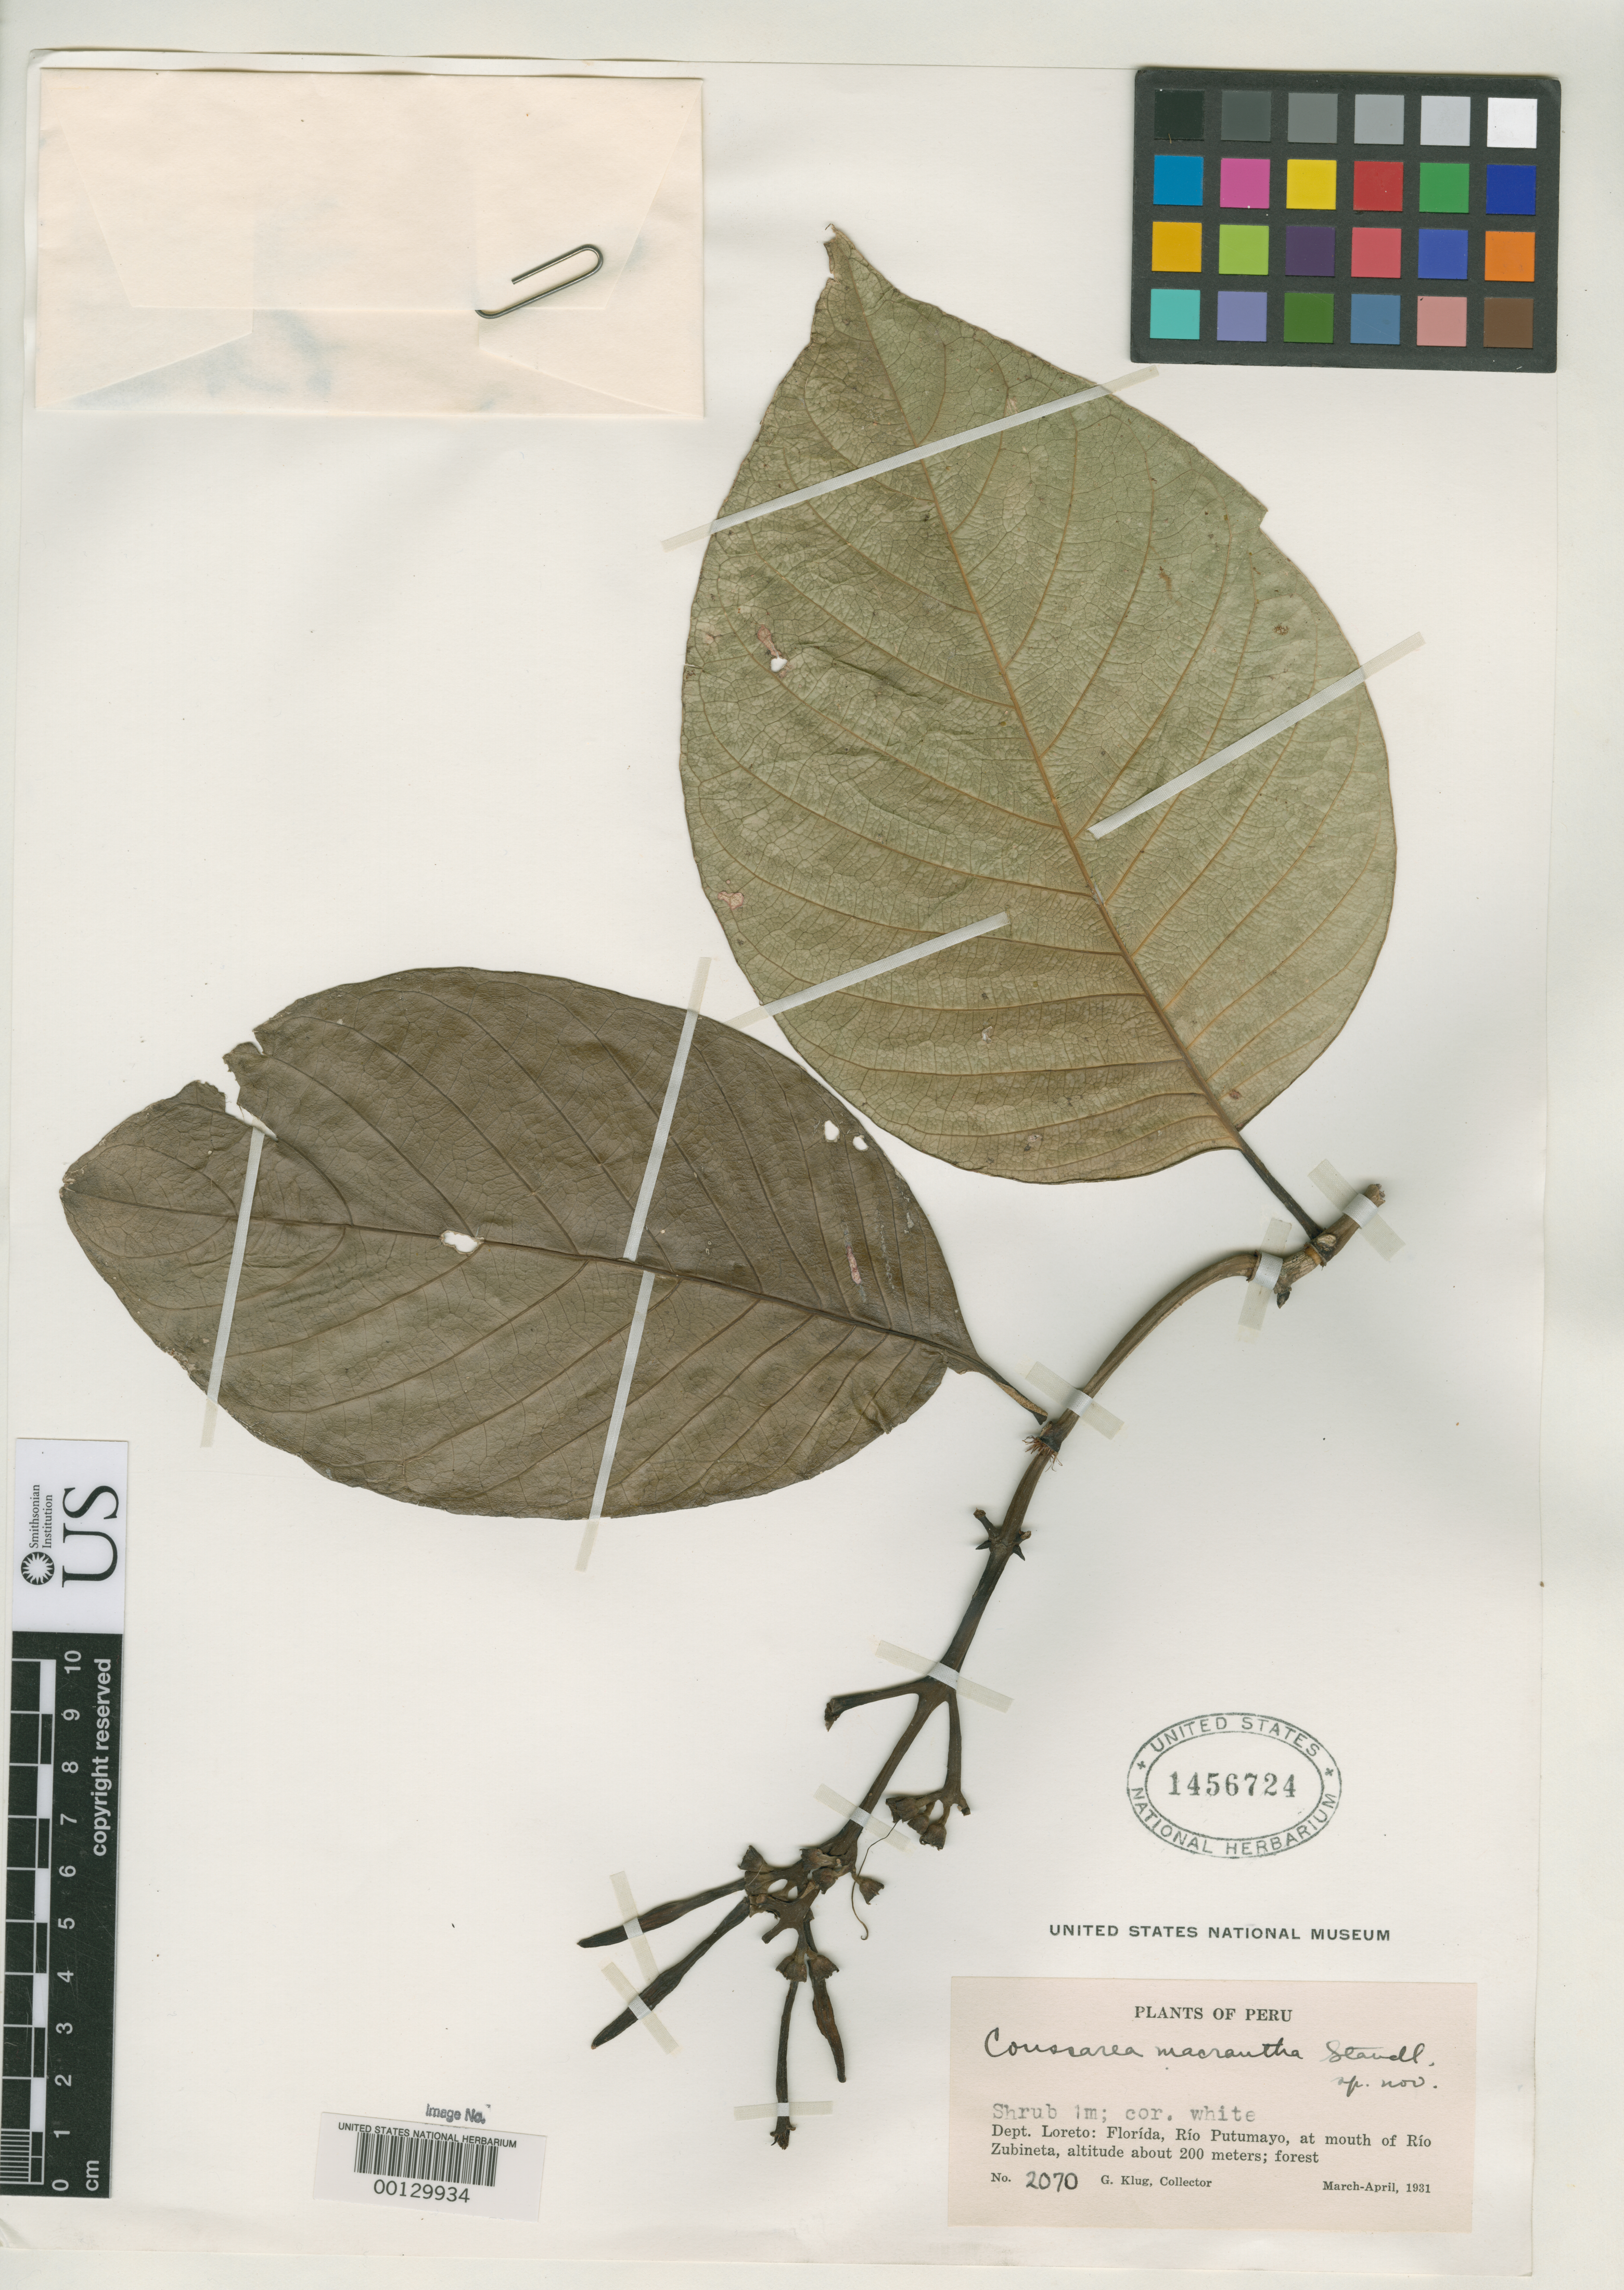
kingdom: Plantae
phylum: Tracheophyta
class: Magnoliopsida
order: Gentianales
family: Rubiaceae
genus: Coussarea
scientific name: Coussarea macrantha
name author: Standl.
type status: Isotype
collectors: G. Klug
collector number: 2070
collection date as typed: Mar 1931 to -- Apr 1931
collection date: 1931-03/1931-04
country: Peru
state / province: Loreto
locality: Florida, Rio Putumayo, mouth of Rio Zubineta.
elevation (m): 200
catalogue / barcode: US 1456724